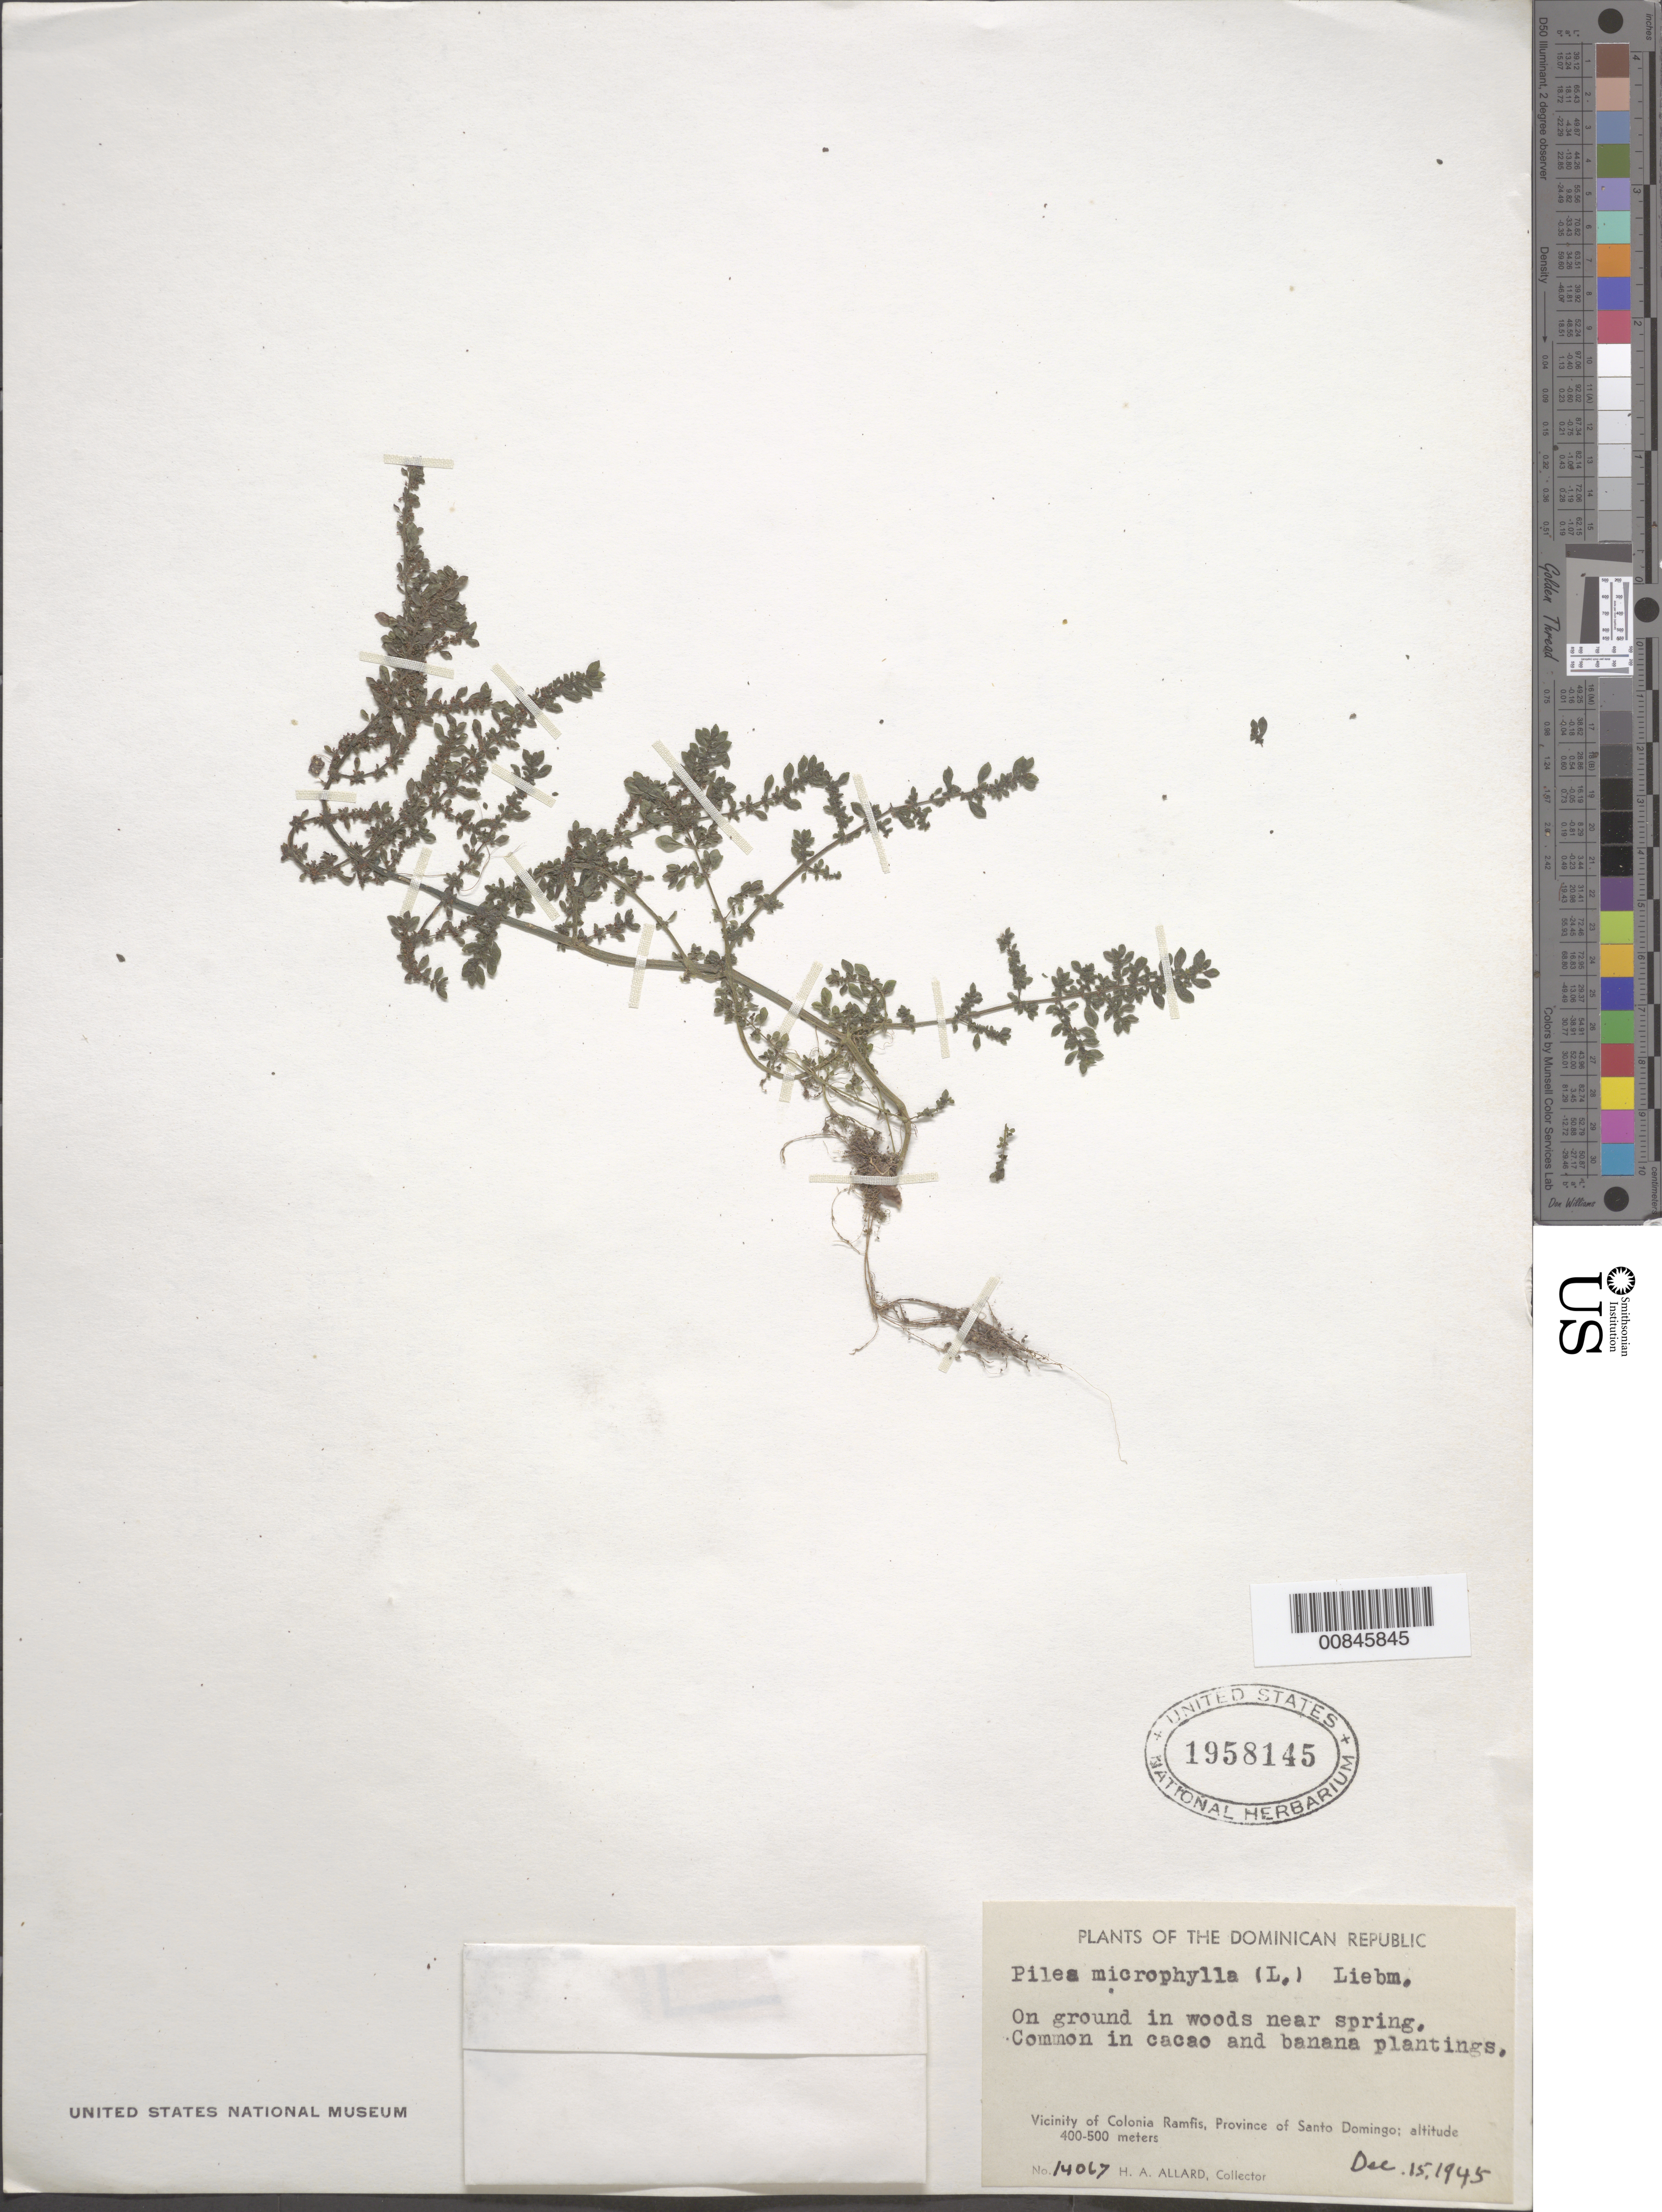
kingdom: Plantae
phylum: Tracheophyta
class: Magnoliopsida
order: Rosales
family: Urticaceae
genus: Pilea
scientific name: Pilea microphylla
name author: (L.) Liebm.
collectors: H. A. Allard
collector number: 14067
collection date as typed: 15 Dec 1945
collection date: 1945-12-15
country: Dominican Republic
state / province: Distrito Nacional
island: Hispaniola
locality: Vicinity of Colonia Ramfis, Province of Santo Domingo (obsolete).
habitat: On ground near spring.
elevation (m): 400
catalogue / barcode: US 1958145